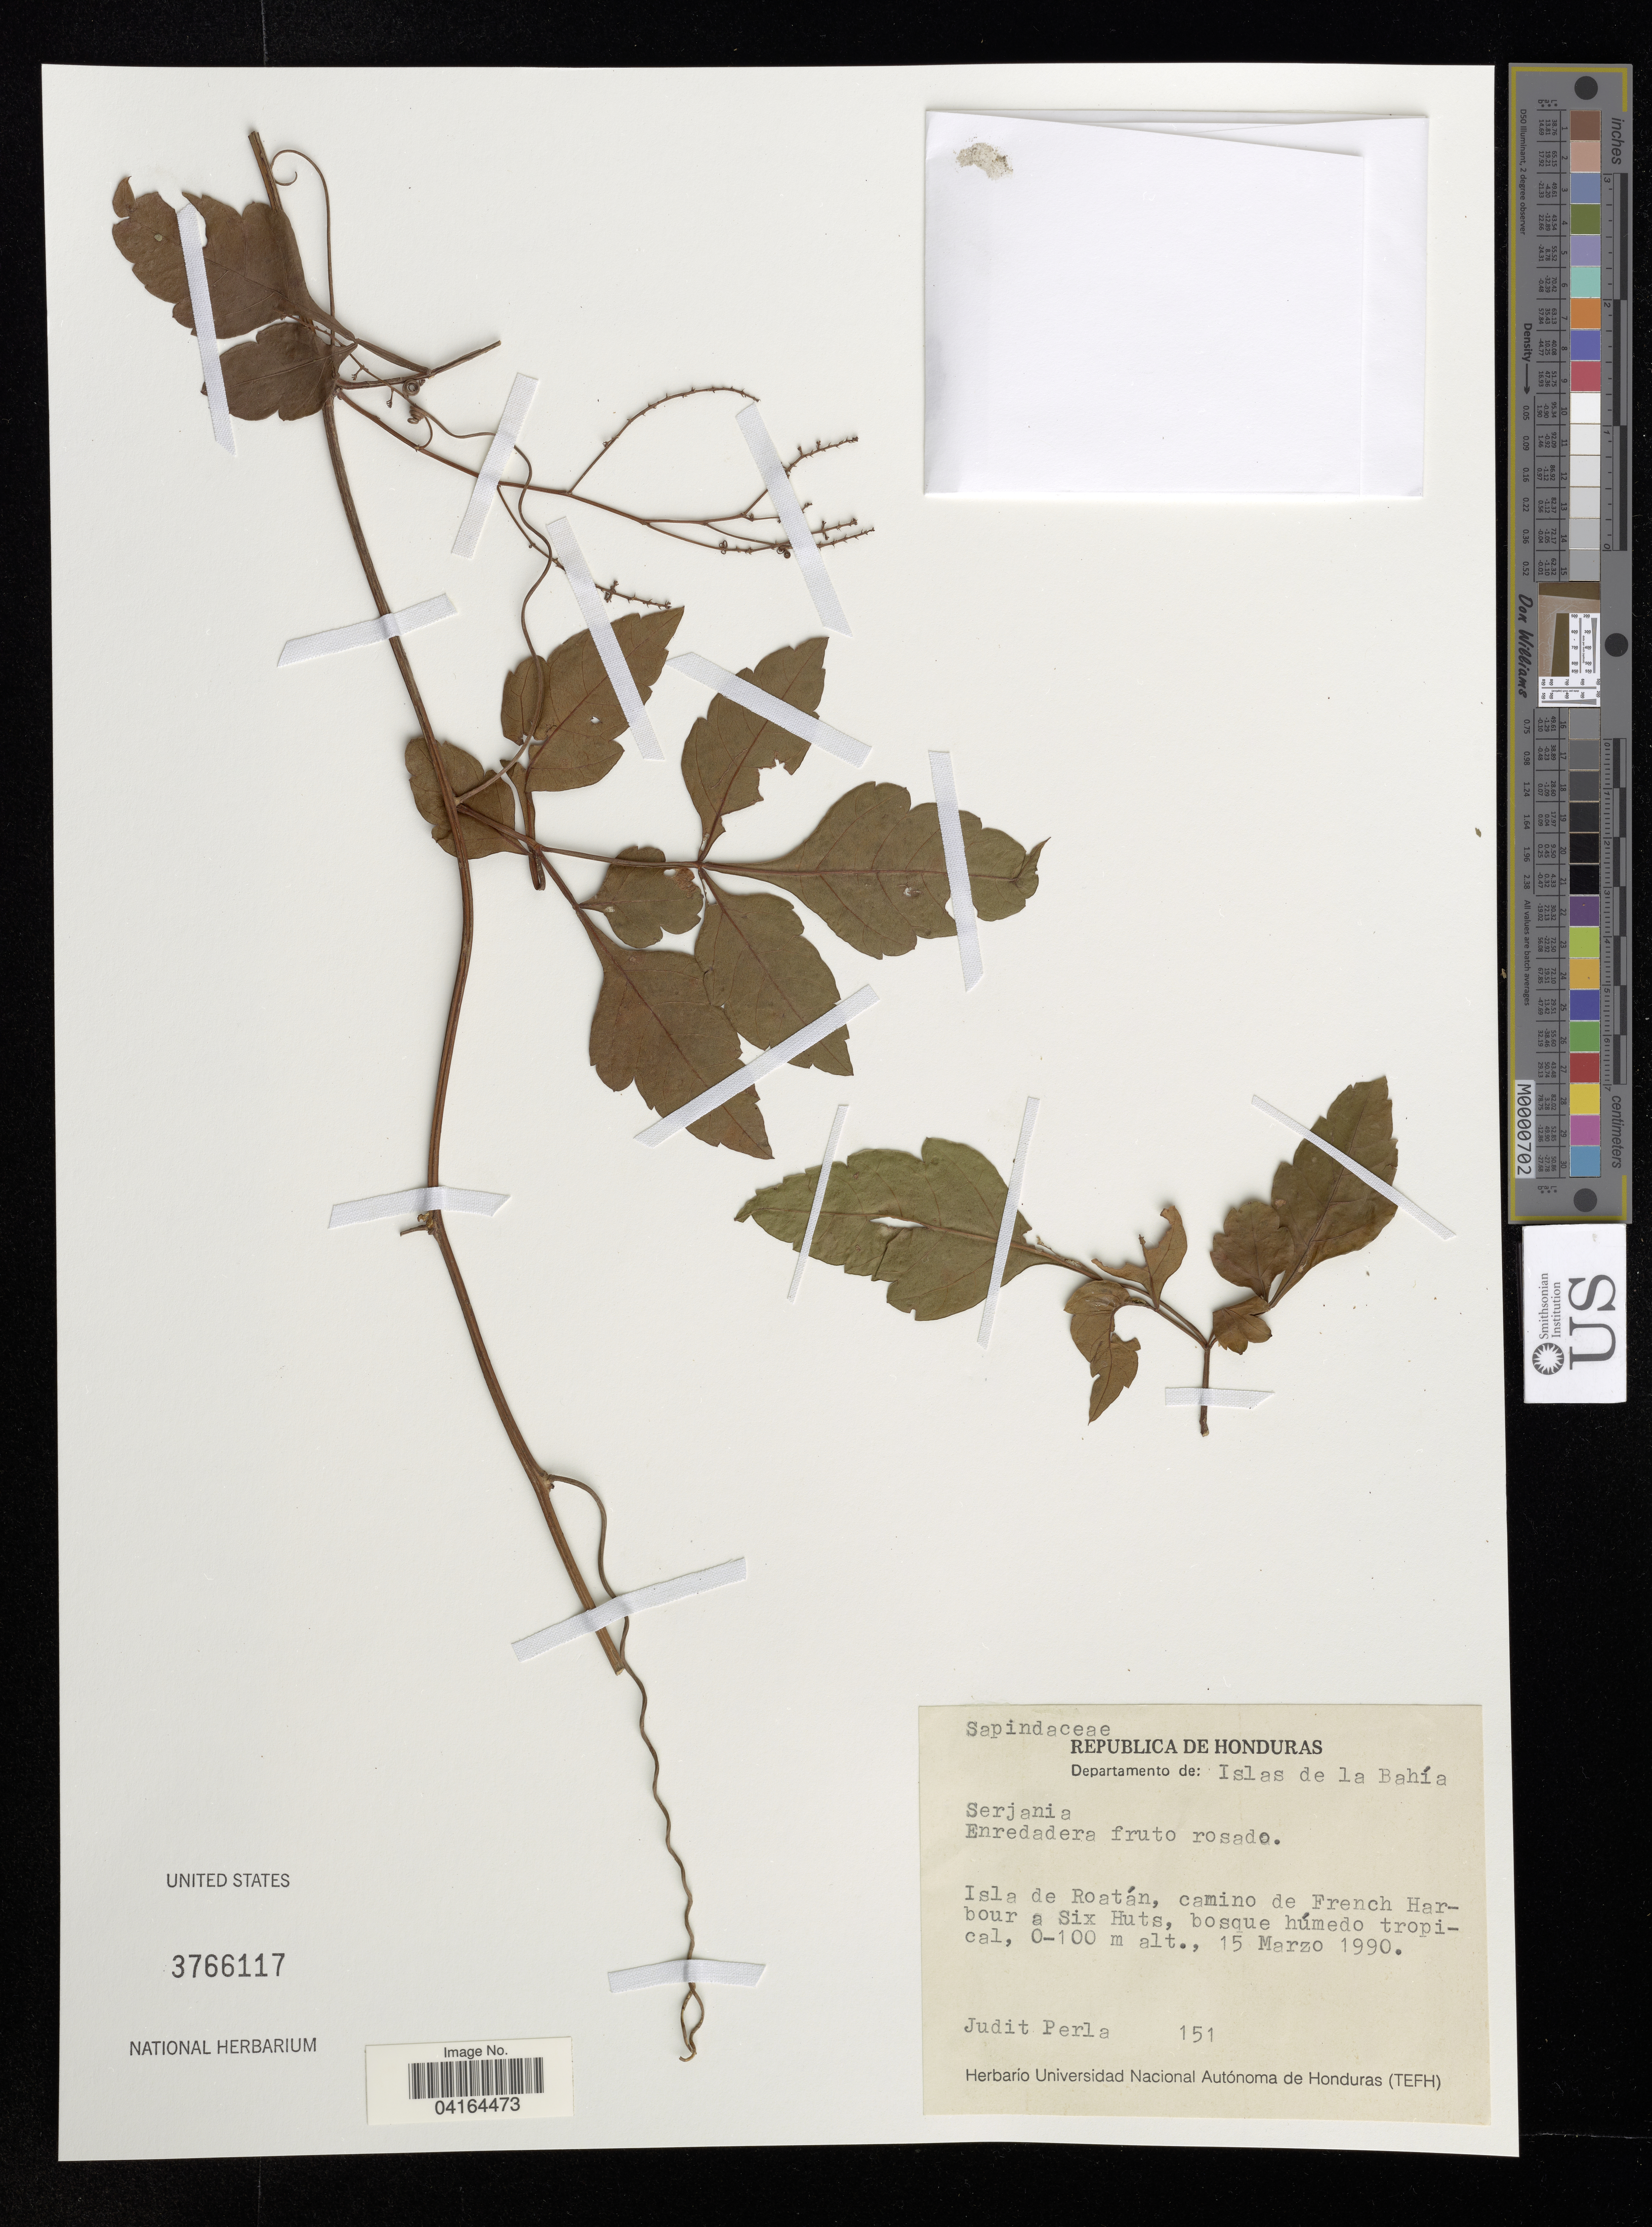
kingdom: Plantae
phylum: Tracheophyta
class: Magnoliopsida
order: Sapindales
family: Sapindaceae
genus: Serjania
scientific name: Serjania racemosa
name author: Schumach.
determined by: Acevedo-Rodriguez, P., (US), Smithsonian Institution - National Museum of Natural History (UNITED STATES)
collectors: J. Perla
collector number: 151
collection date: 1990-03-15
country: Honduras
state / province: Islas de la Bahía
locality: Departamento de: Islas de la Bahía. Isla de Roatán, camino de French Harbour a Six Huts, bosque húmedo tropical.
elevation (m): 100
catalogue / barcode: US 3766117